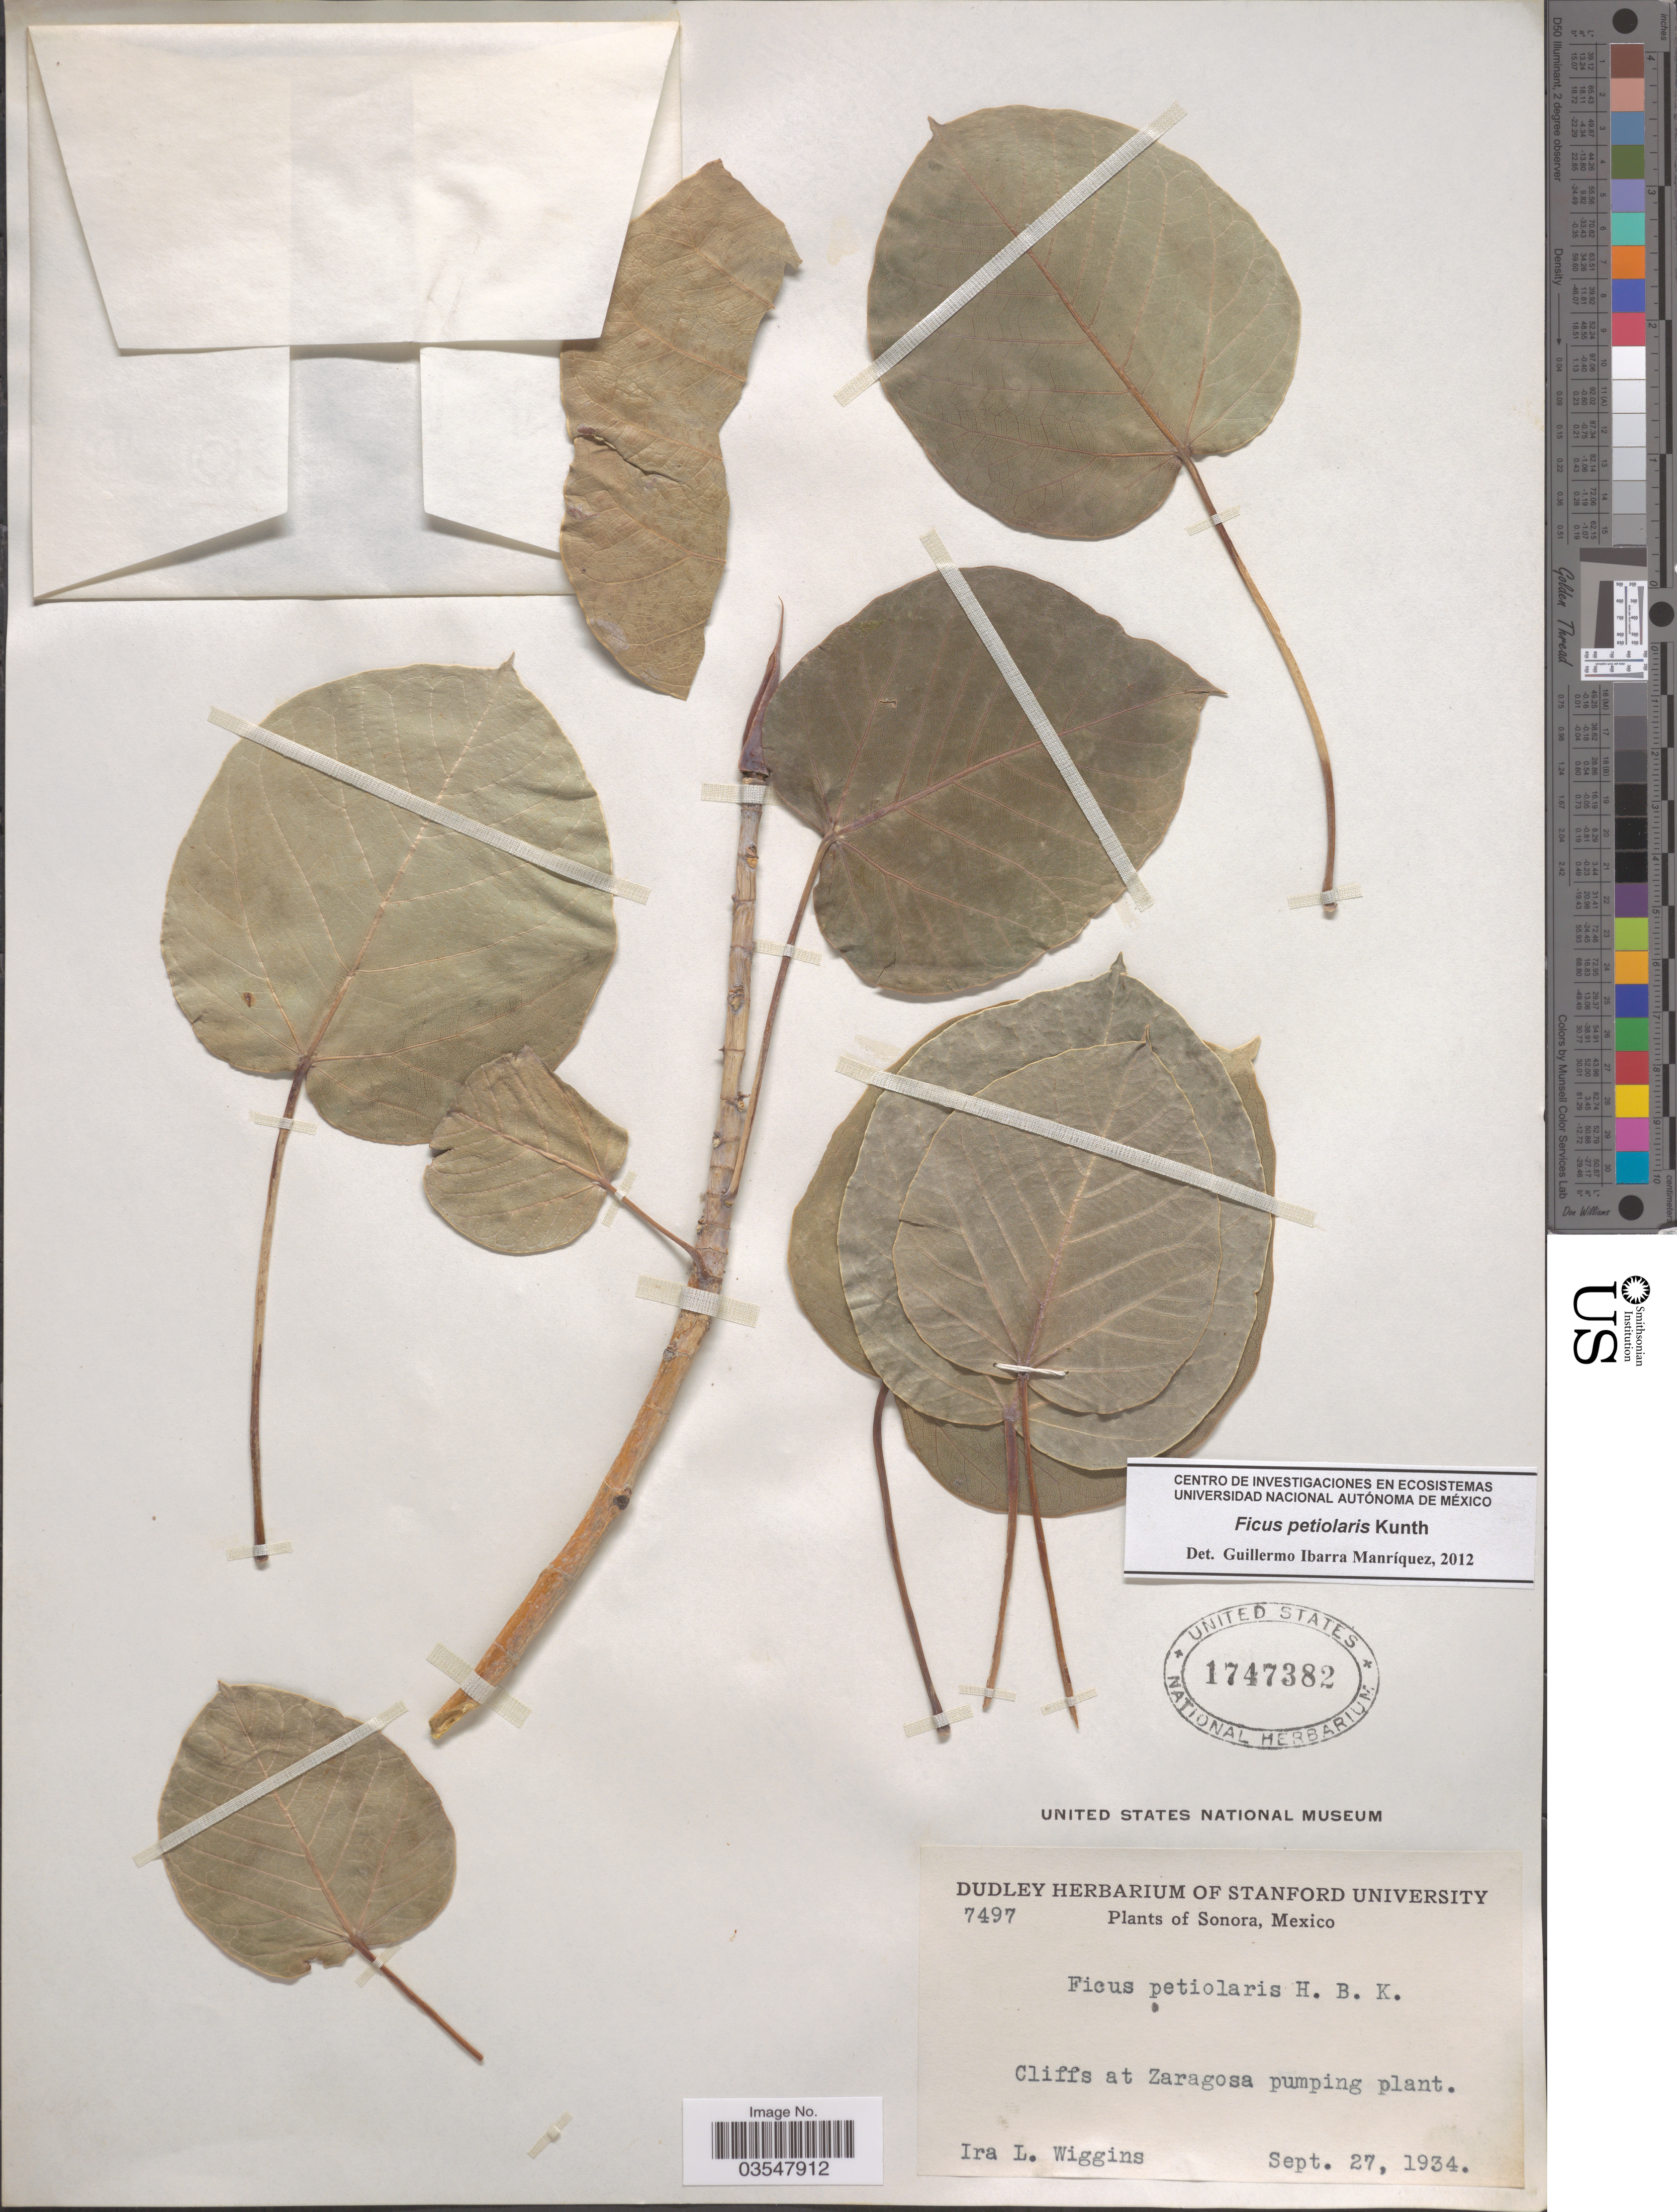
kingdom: Plantae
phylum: Tracheophyta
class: Magnoliopsida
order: Rosales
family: Moraceae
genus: Ficus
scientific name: Ficus petiolaris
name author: Kunth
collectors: I. L. Wiggins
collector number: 7497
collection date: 1934-09-27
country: Mexico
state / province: Sonora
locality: Cliffs at Zaragosa pumping plant.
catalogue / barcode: US 1747382